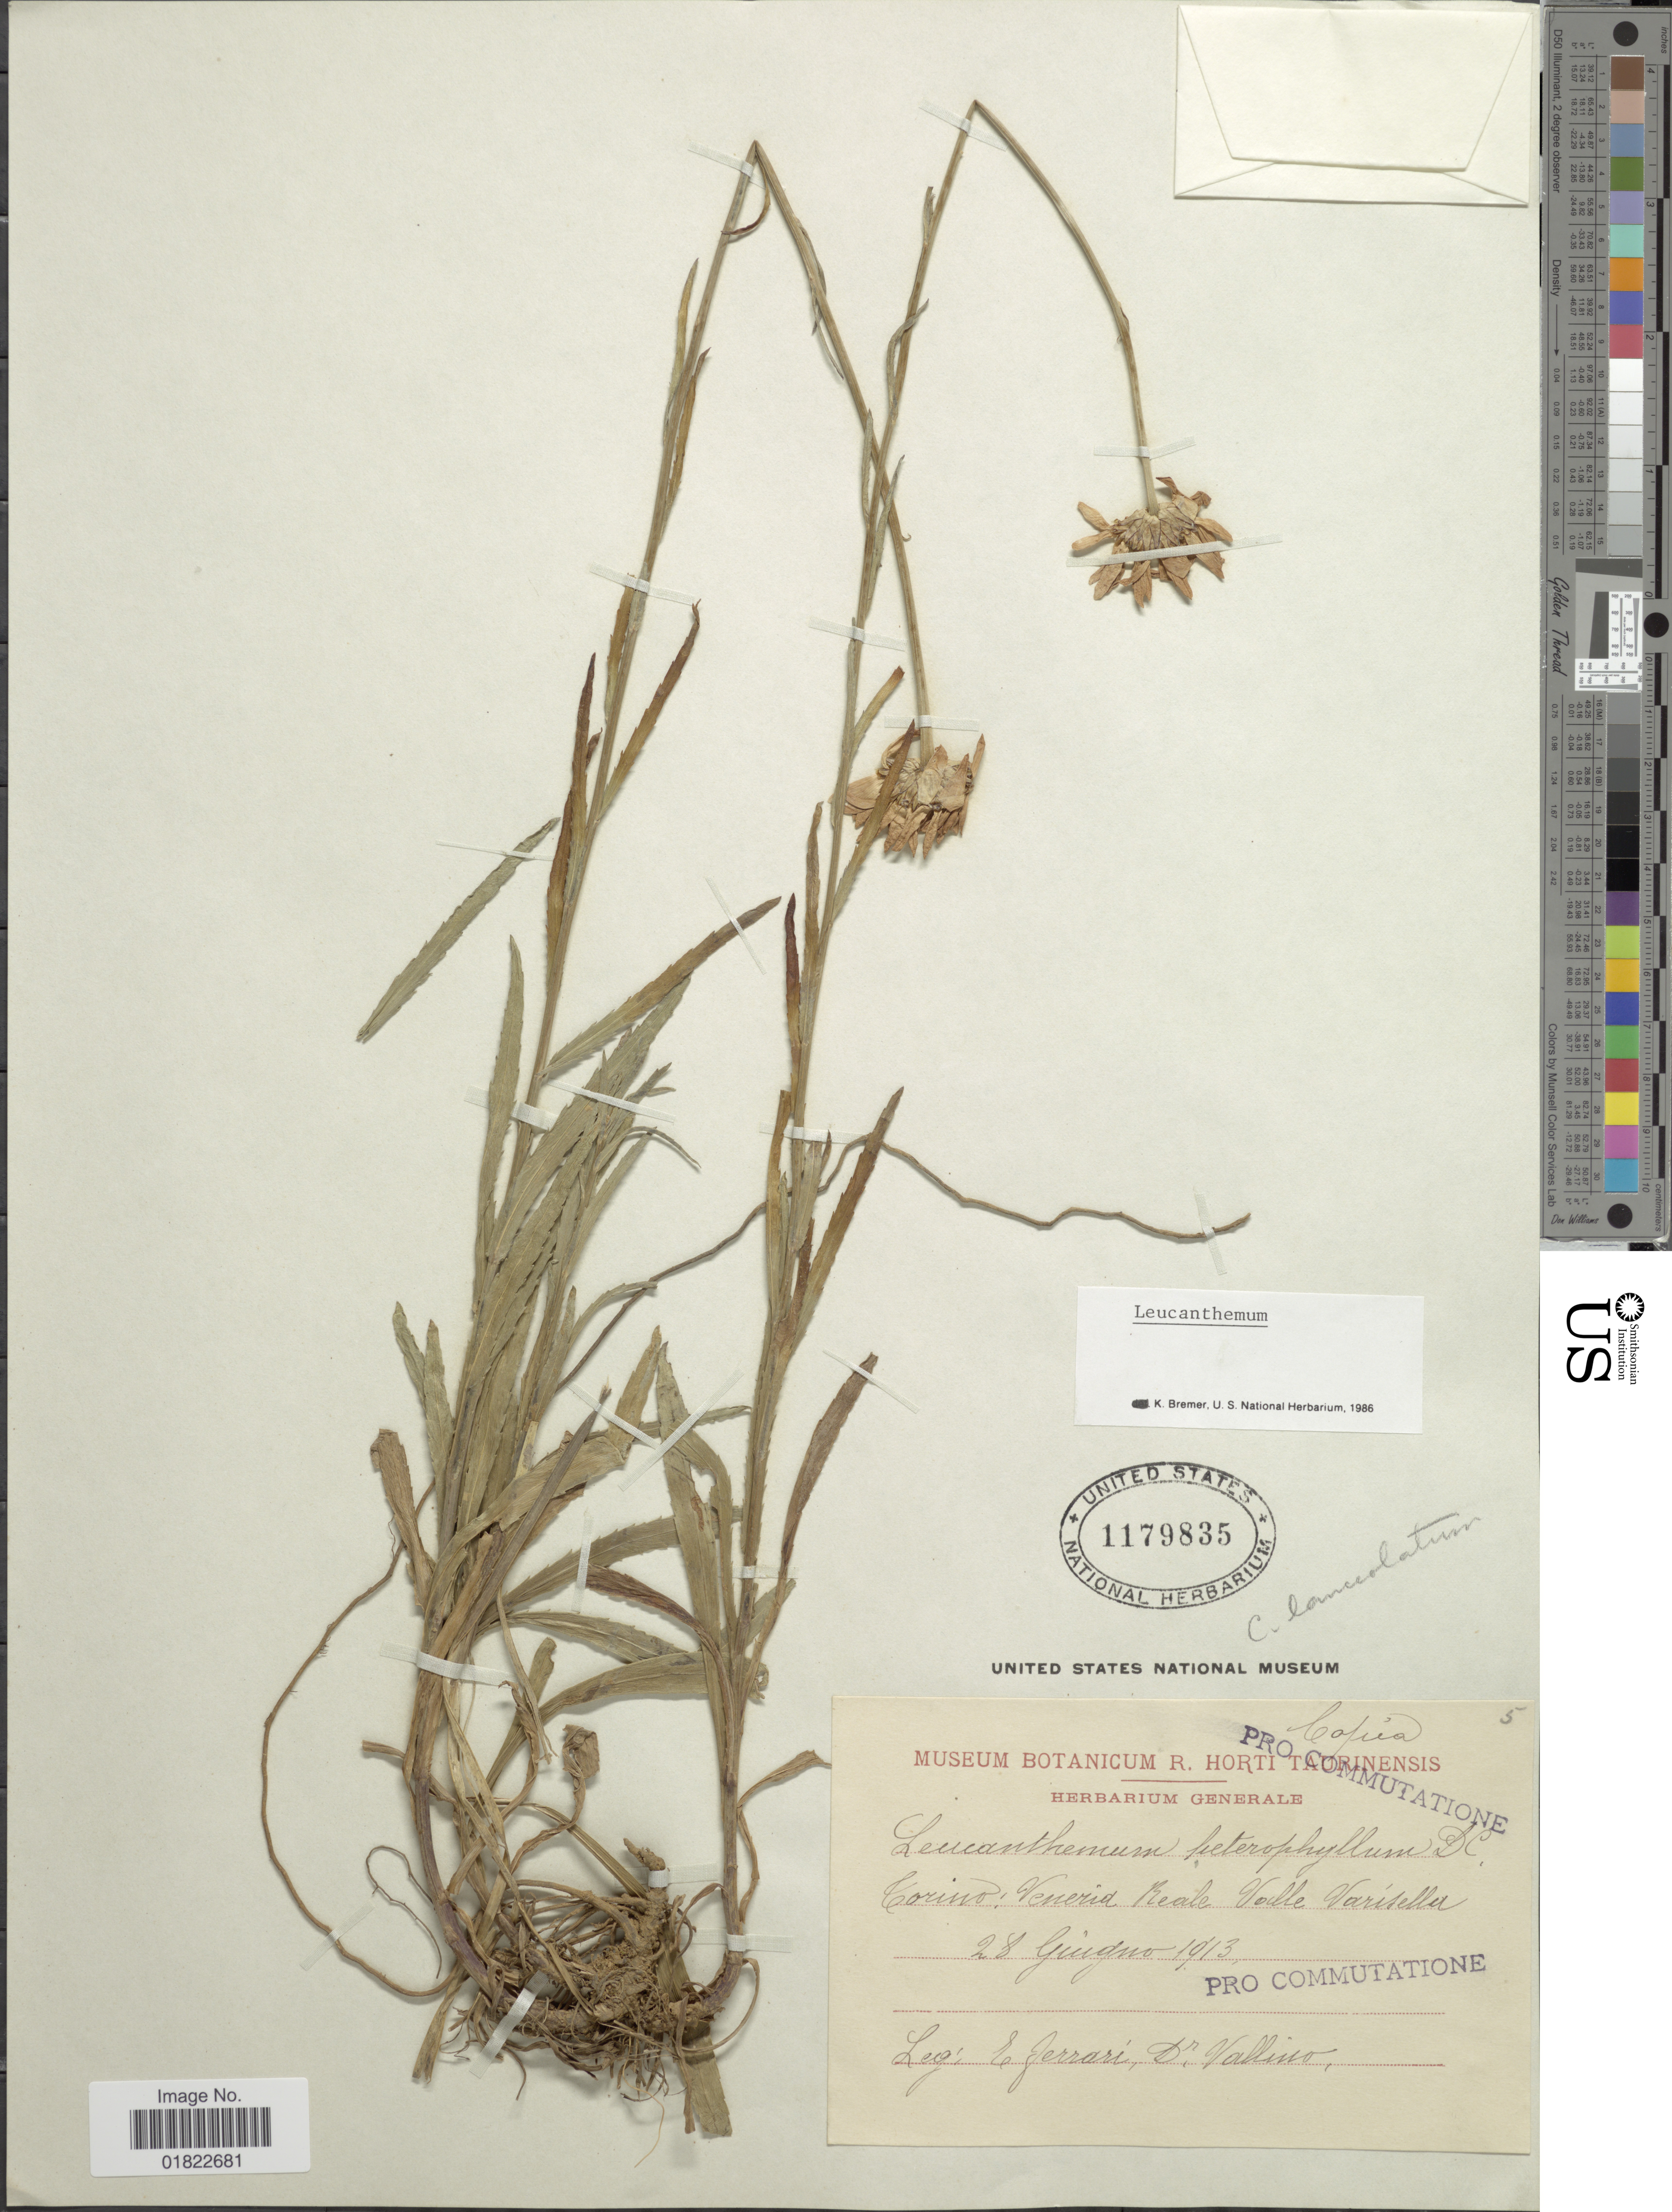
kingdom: Plantae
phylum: Tracheophyta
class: Magnoliopsida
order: Asterales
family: Asteraceae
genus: Leucanthemum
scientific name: Leucanthemum lanceolatum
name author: DC.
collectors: E. Ferrari & Vallino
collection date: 1813-06-28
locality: Torima: Veneria Reale Voule Valle Varisella.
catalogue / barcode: US 1179835